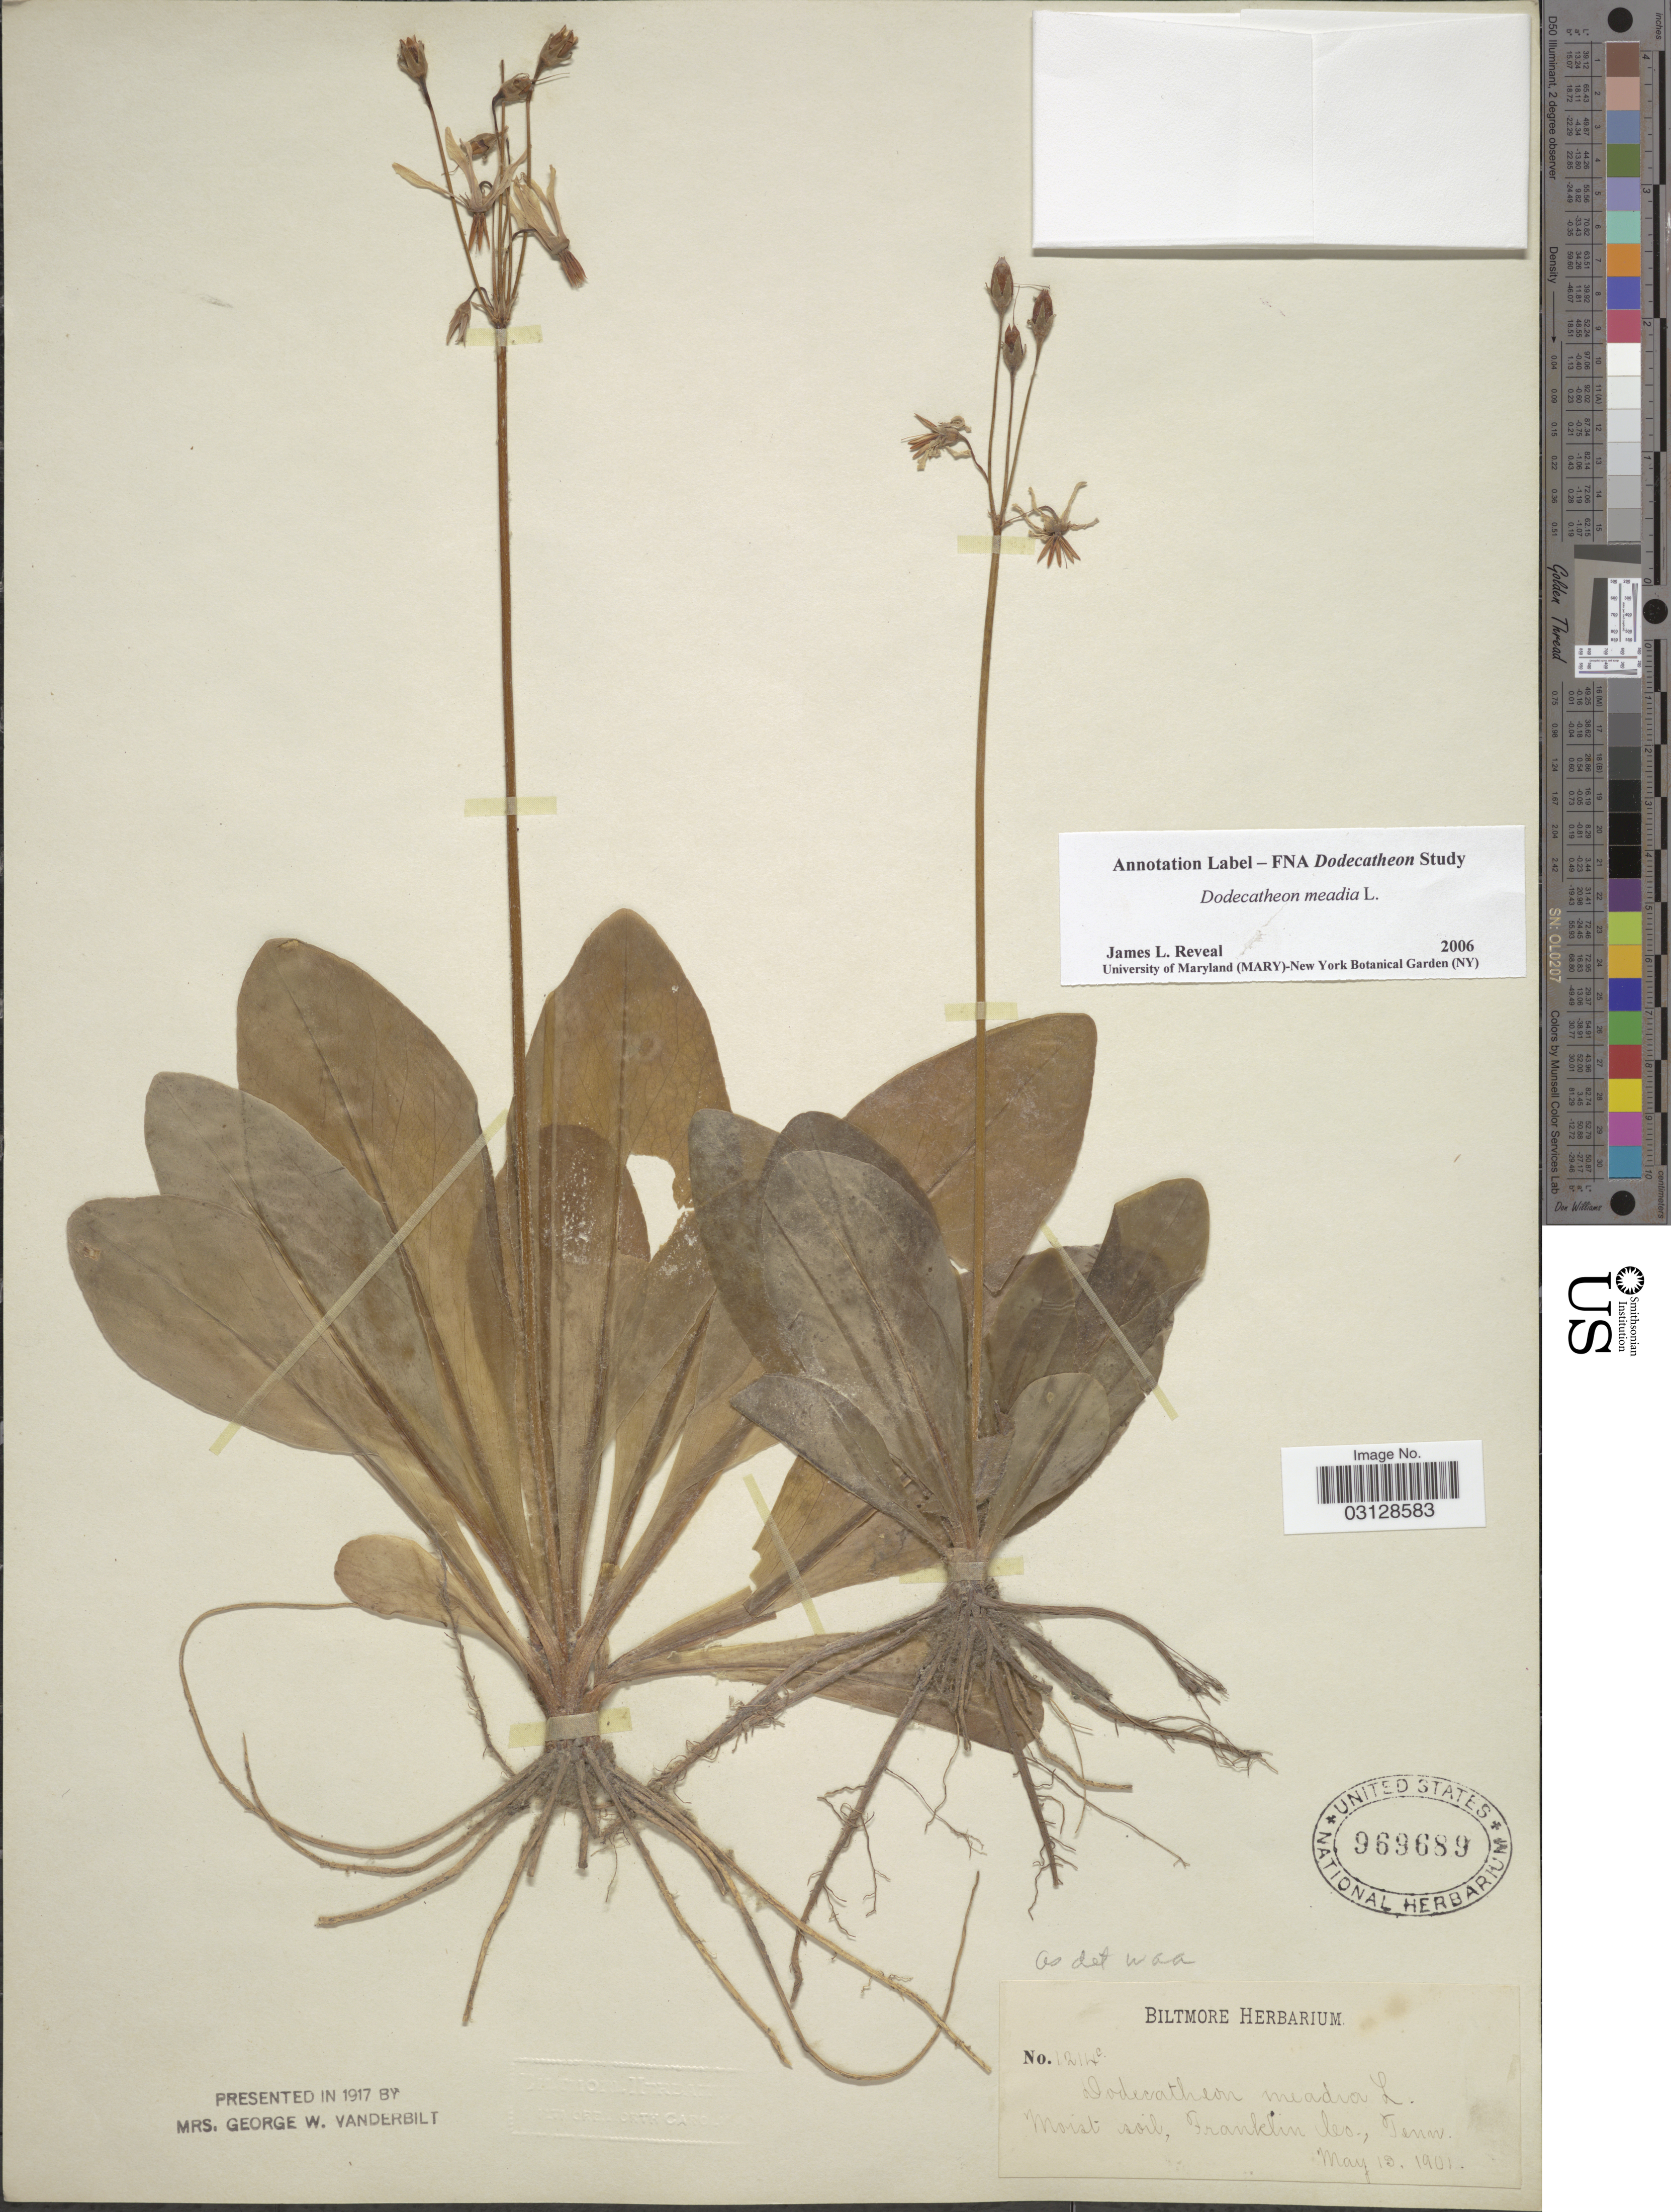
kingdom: Plantae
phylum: Tracheophyta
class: Magnoliopsida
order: Ericales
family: Primulaceae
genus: Dodecatheon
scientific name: Dodecatheon meadia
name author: L.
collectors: ex herb. Biltmore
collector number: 1214c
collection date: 1901-05-18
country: United States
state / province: Tennessee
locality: Franklin Co., Tenn.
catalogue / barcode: US 969689